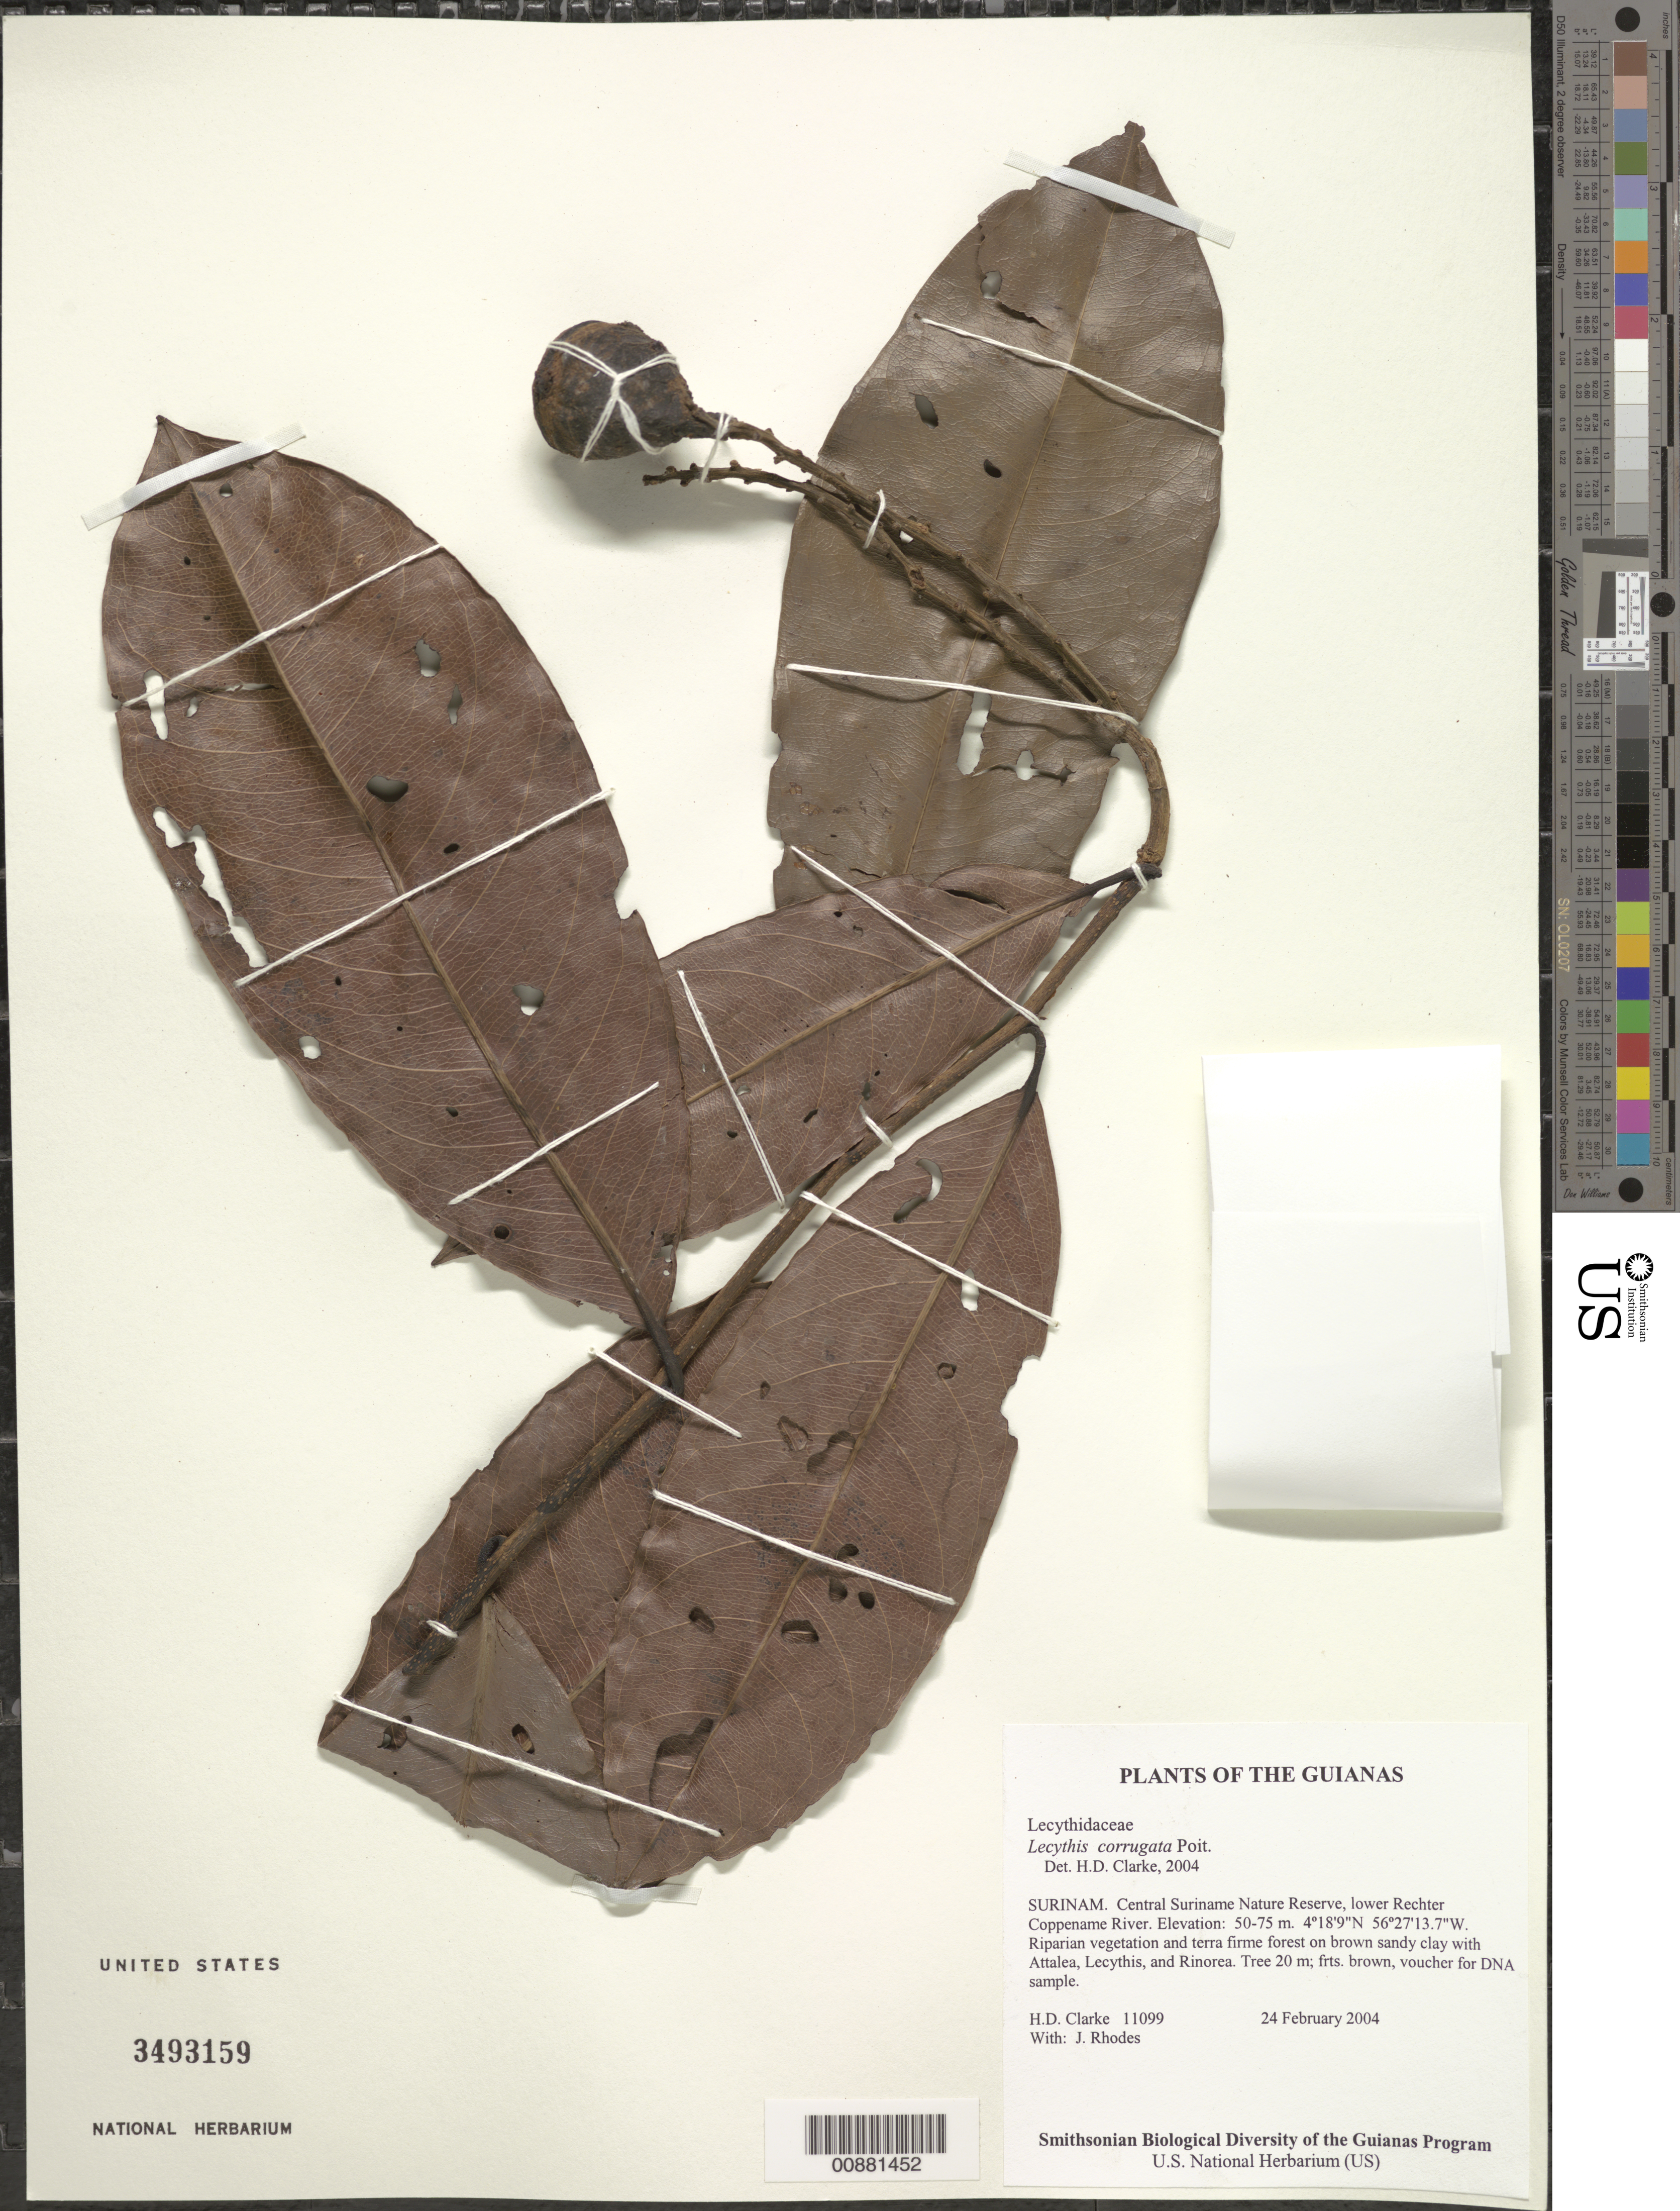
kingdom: Plantae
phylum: Tracheophyta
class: Magnoliopsida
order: Ericales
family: Lecythidaceae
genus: Lecythis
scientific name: Lecythis corrugata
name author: Poit.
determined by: Mori, Scott A.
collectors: H. D. Clarke & J. Rhodes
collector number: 11099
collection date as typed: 24 February 2004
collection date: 2004-02-24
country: Suriname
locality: Central Suriname Nature Reserve, lower Rechter Coppename River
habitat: Riparian vegetation and terra firme forest on brown sandy clay with Attalea, Lecythis, and Rinorea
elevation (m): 50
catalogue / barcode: US 3493159